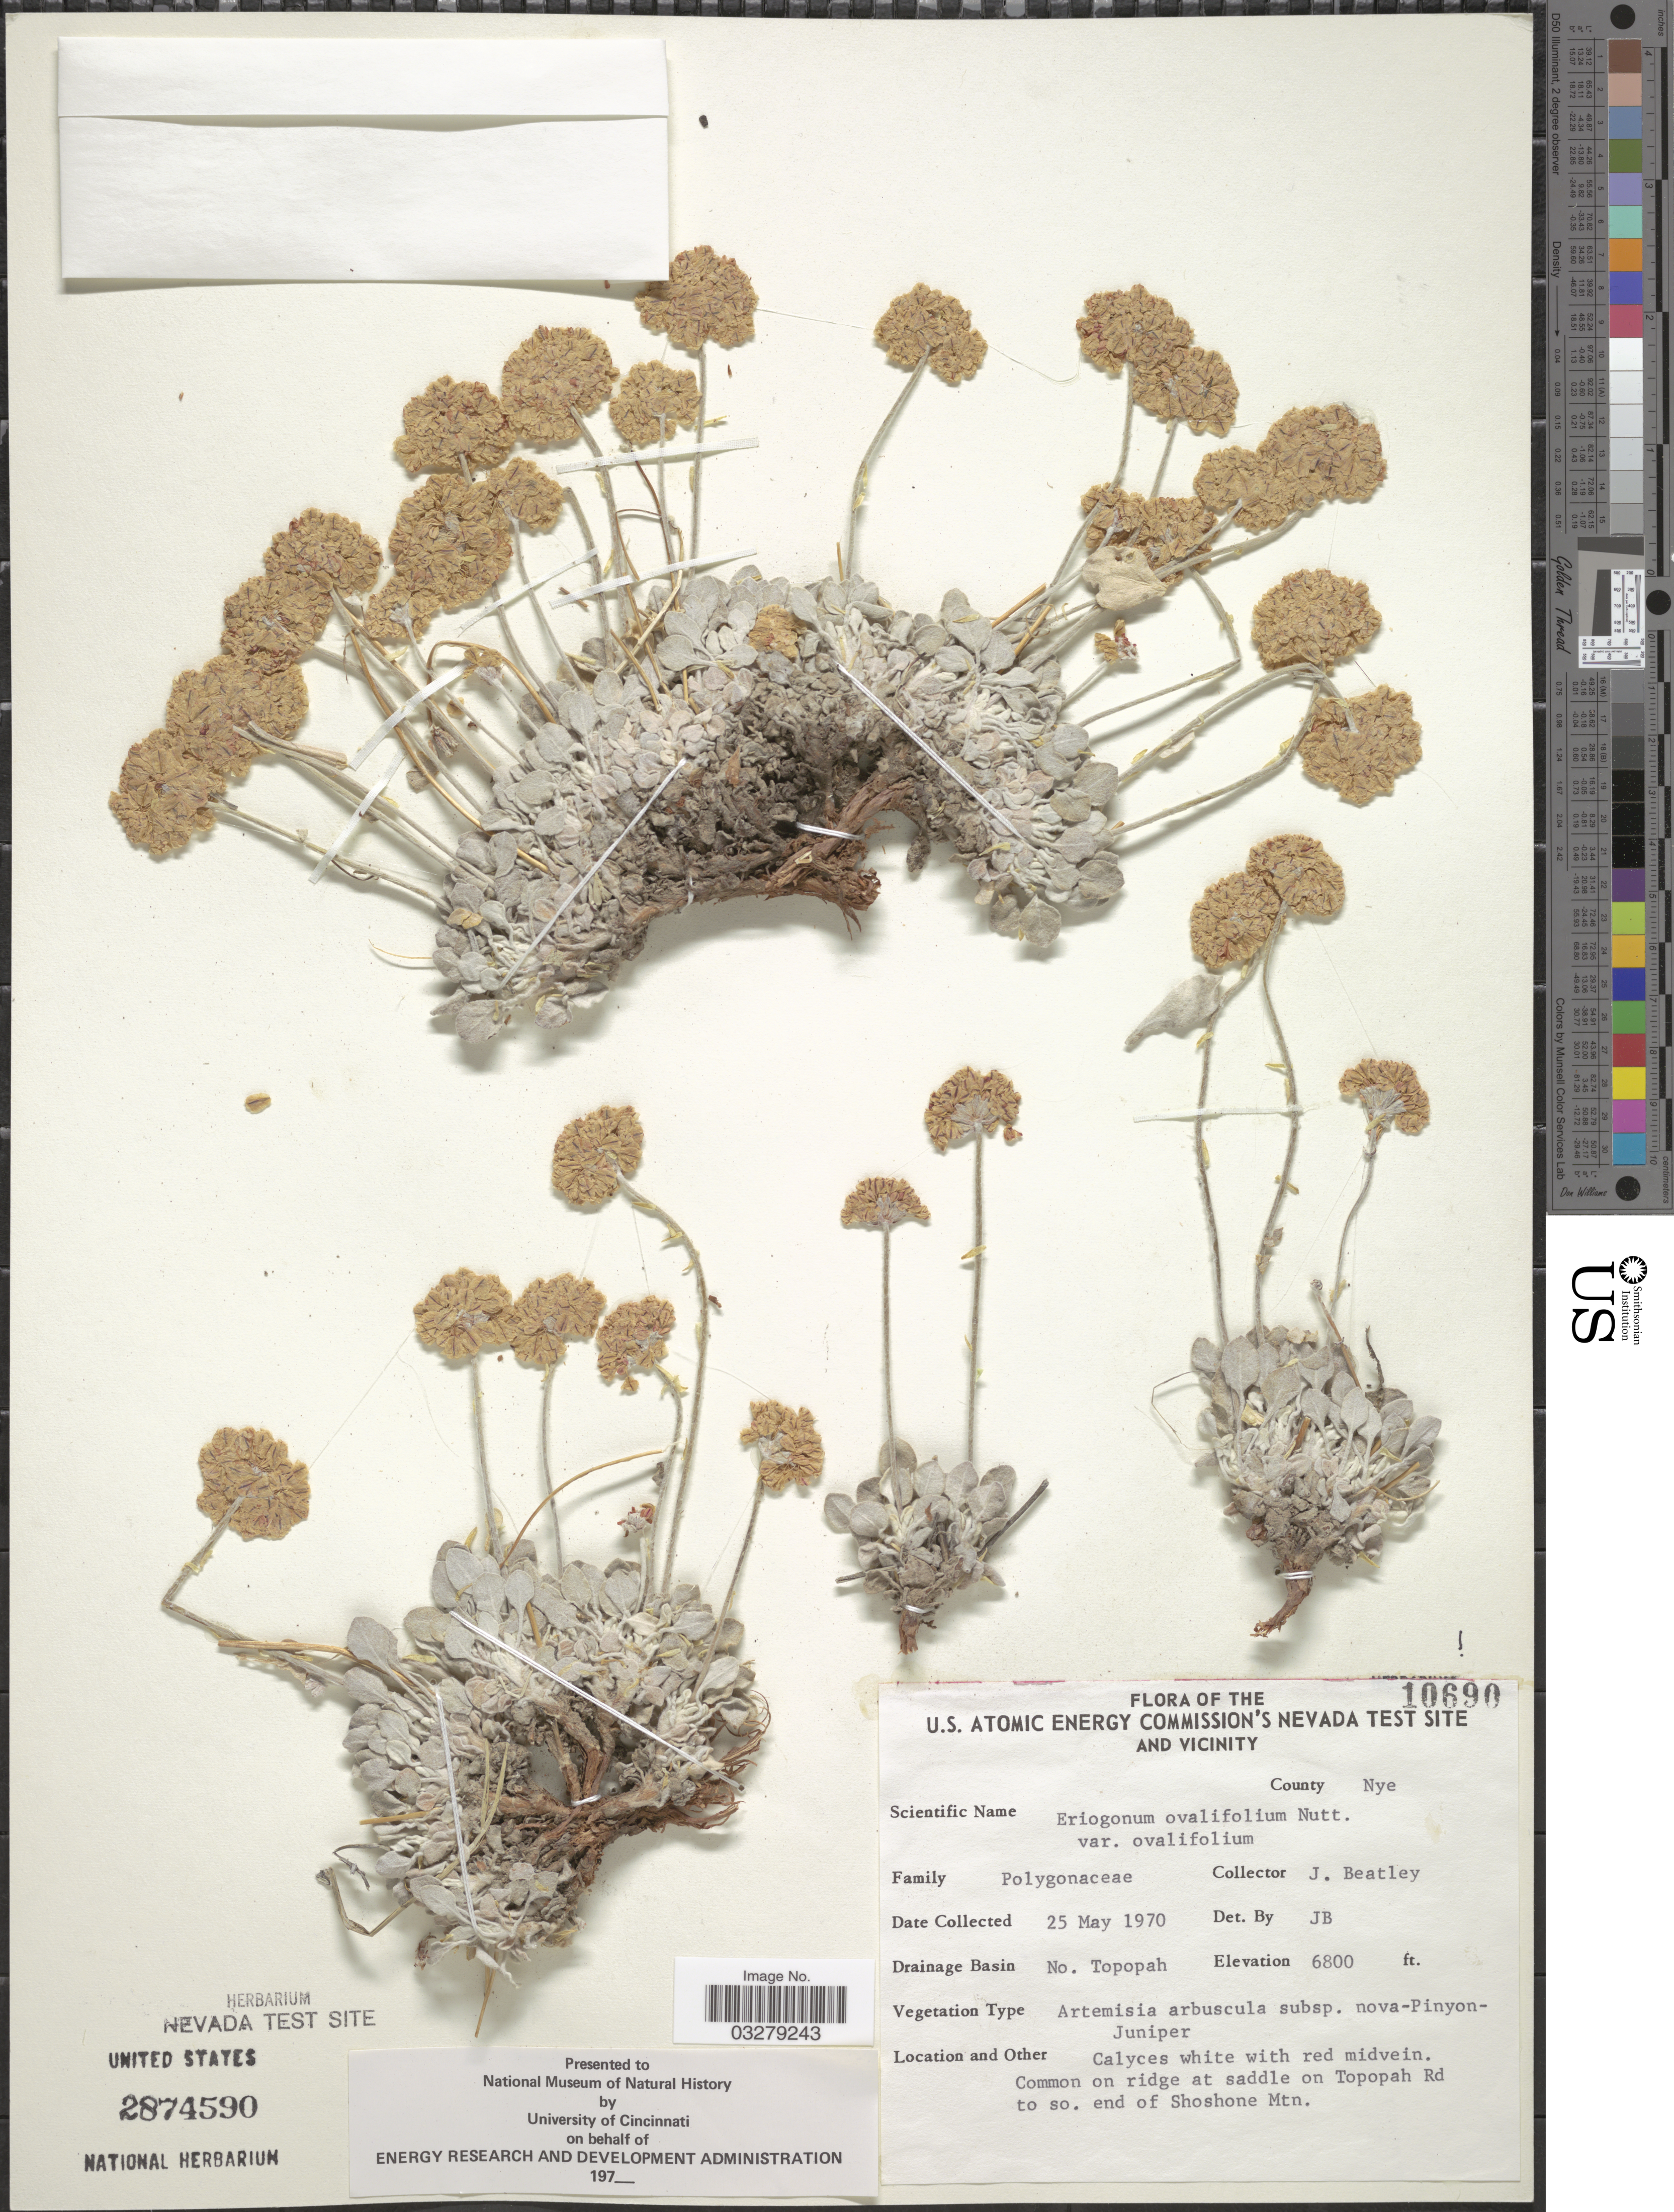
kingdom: Plantae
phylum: Tracheophyta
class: Magnoliopsida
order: Caryophyllales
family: Polygonaceae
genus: Eriogonum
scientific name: Eriogonum ovalifolium var. ovalifolium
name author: Nutt.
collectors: J. C. Beatley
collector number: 10690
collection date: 1970-05-25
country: United States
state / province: Nevada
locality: U.S. Atomic Energy Commission's Nevada Test Site and vicinity. County Nye. Drainage Basin No. Topopah. Common on ridge at saddle on Topopah Rd to so. end of Shoshone Mtn.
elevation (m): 2073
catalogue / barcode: US 2874590